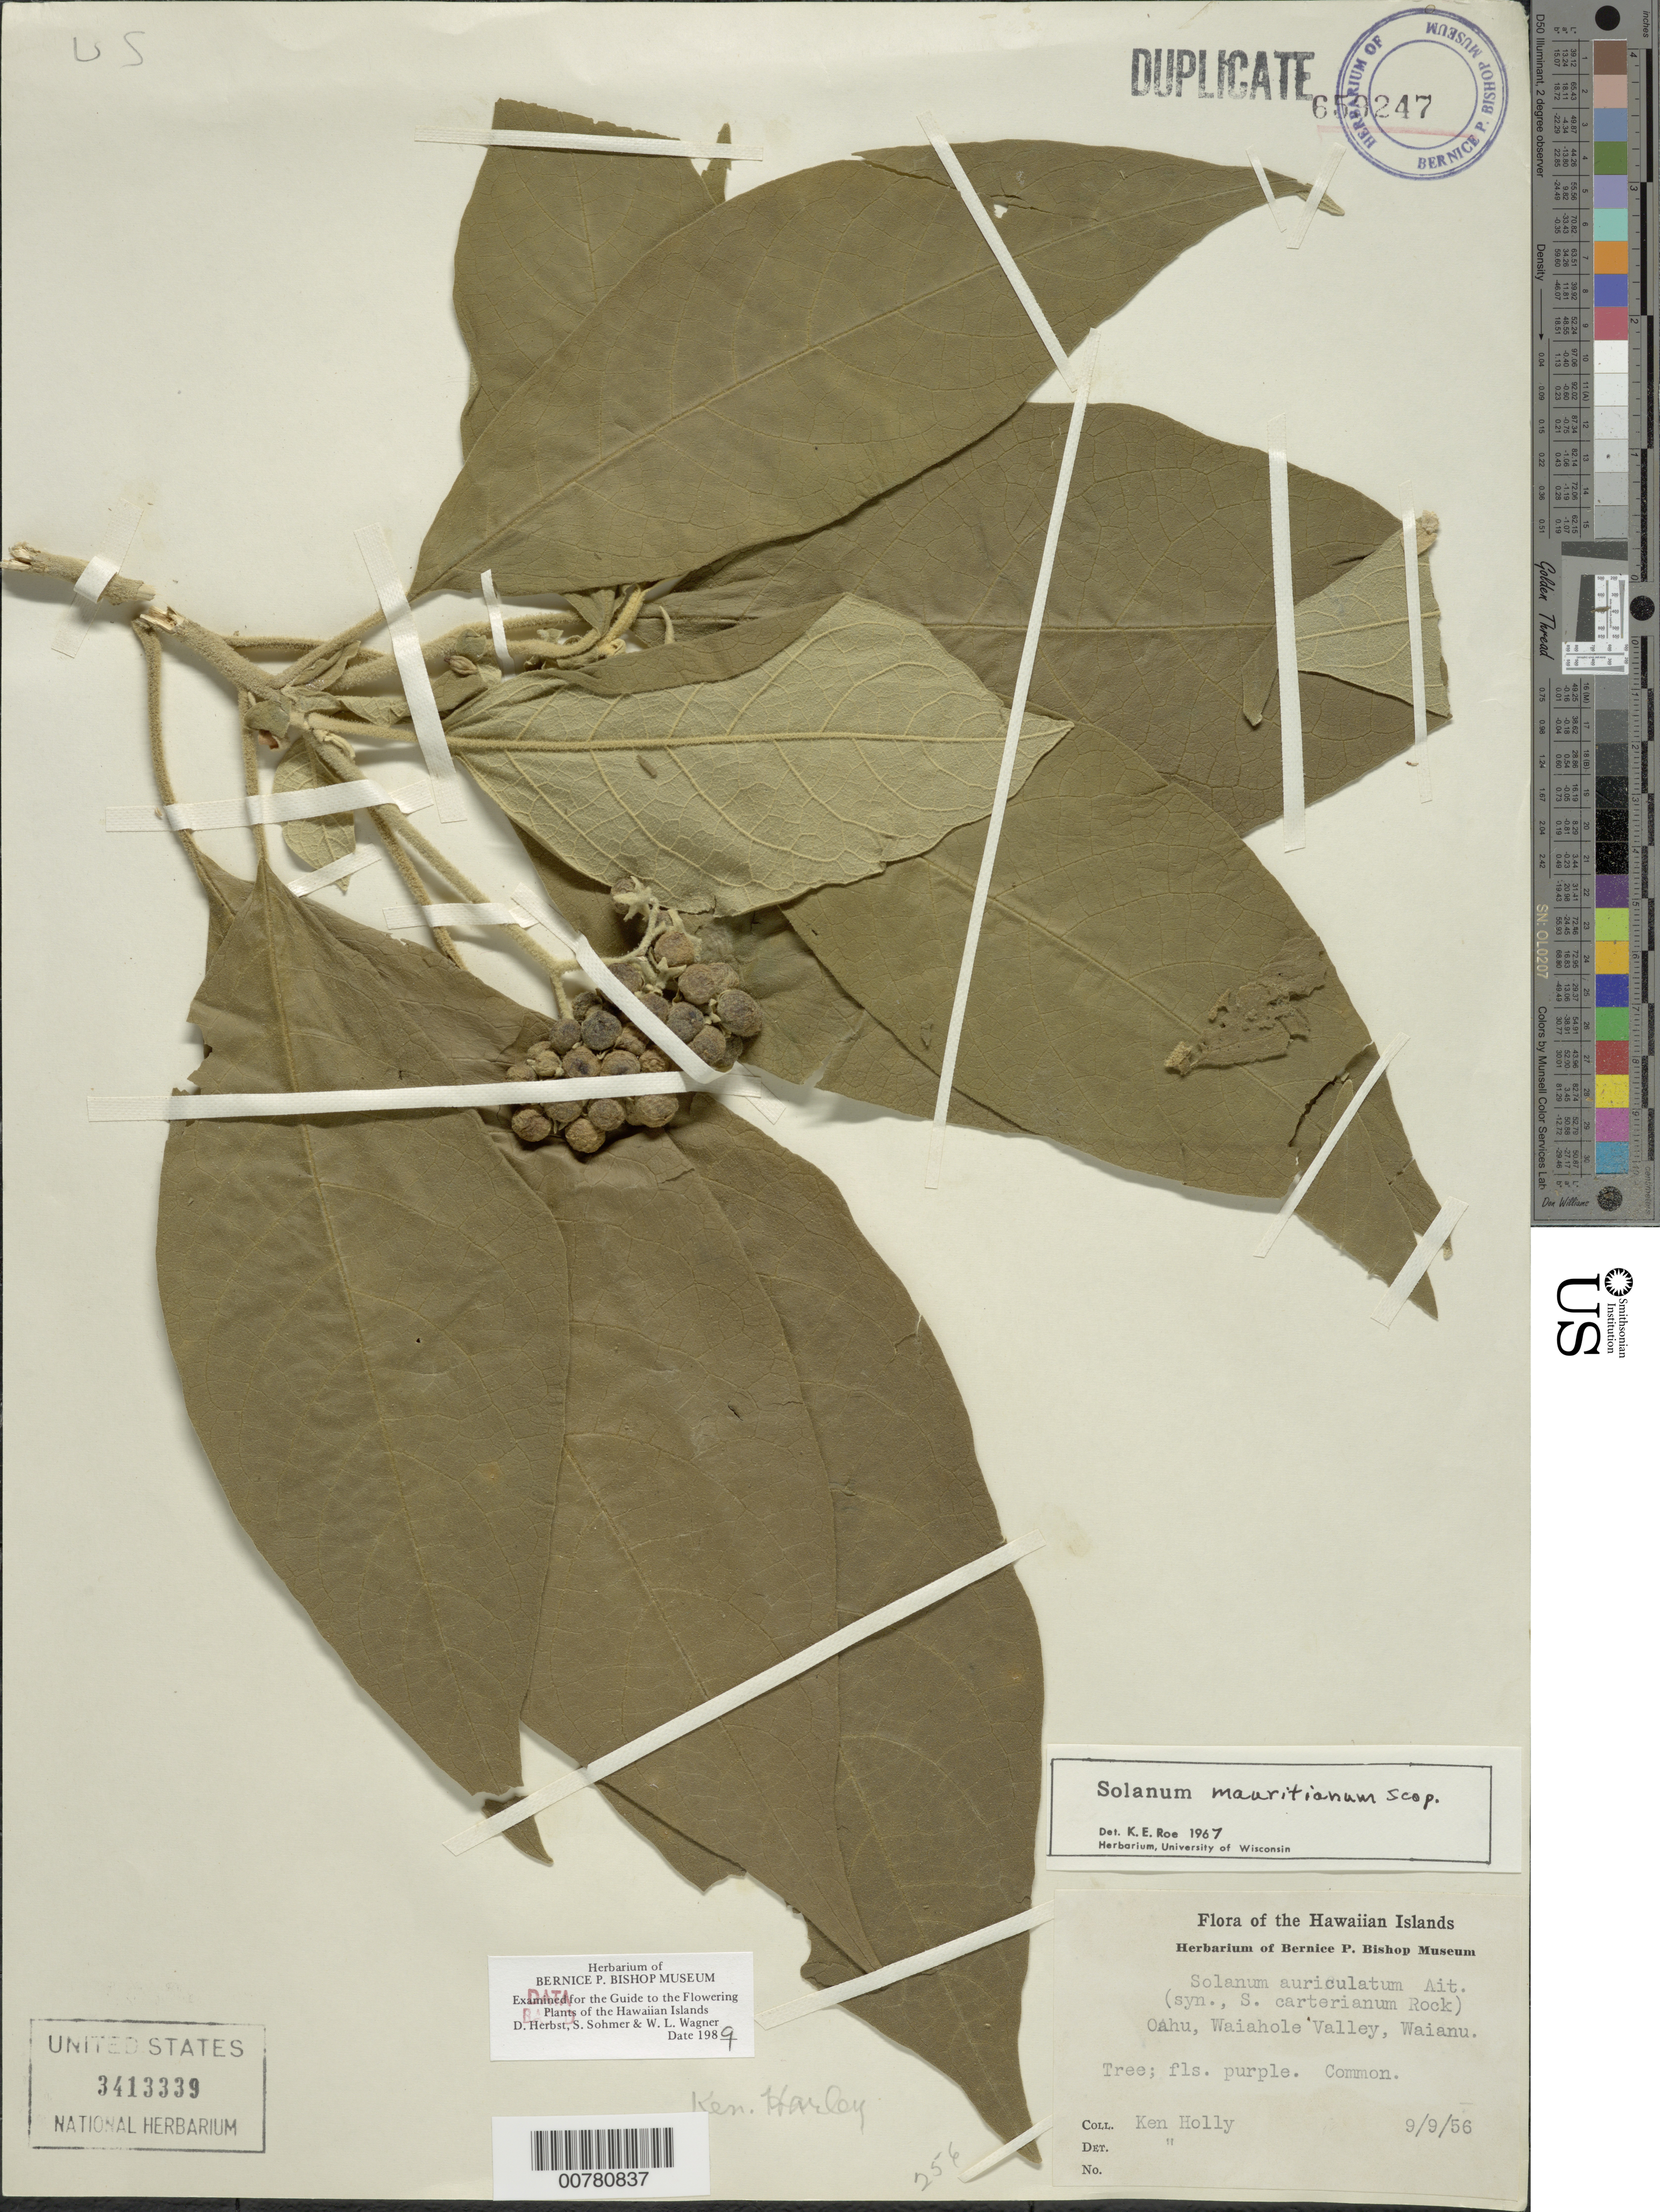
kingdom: Plantae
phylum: Tracheophyta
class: Magnoliopsida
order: Solanales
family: Solanaceae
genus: Solanum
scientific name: Solanum mauritianum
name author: Scop.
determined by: Wagner, W. L.; Herbst, D. R.; Sohmer, S. H.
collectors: K. Holly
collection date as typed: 9 Sep 1956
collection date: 1956-09-09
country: United States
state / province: Hawaii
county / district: Honolulu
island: Oahu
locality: Waiahole Valley, Waianu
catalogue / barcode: US 3413339